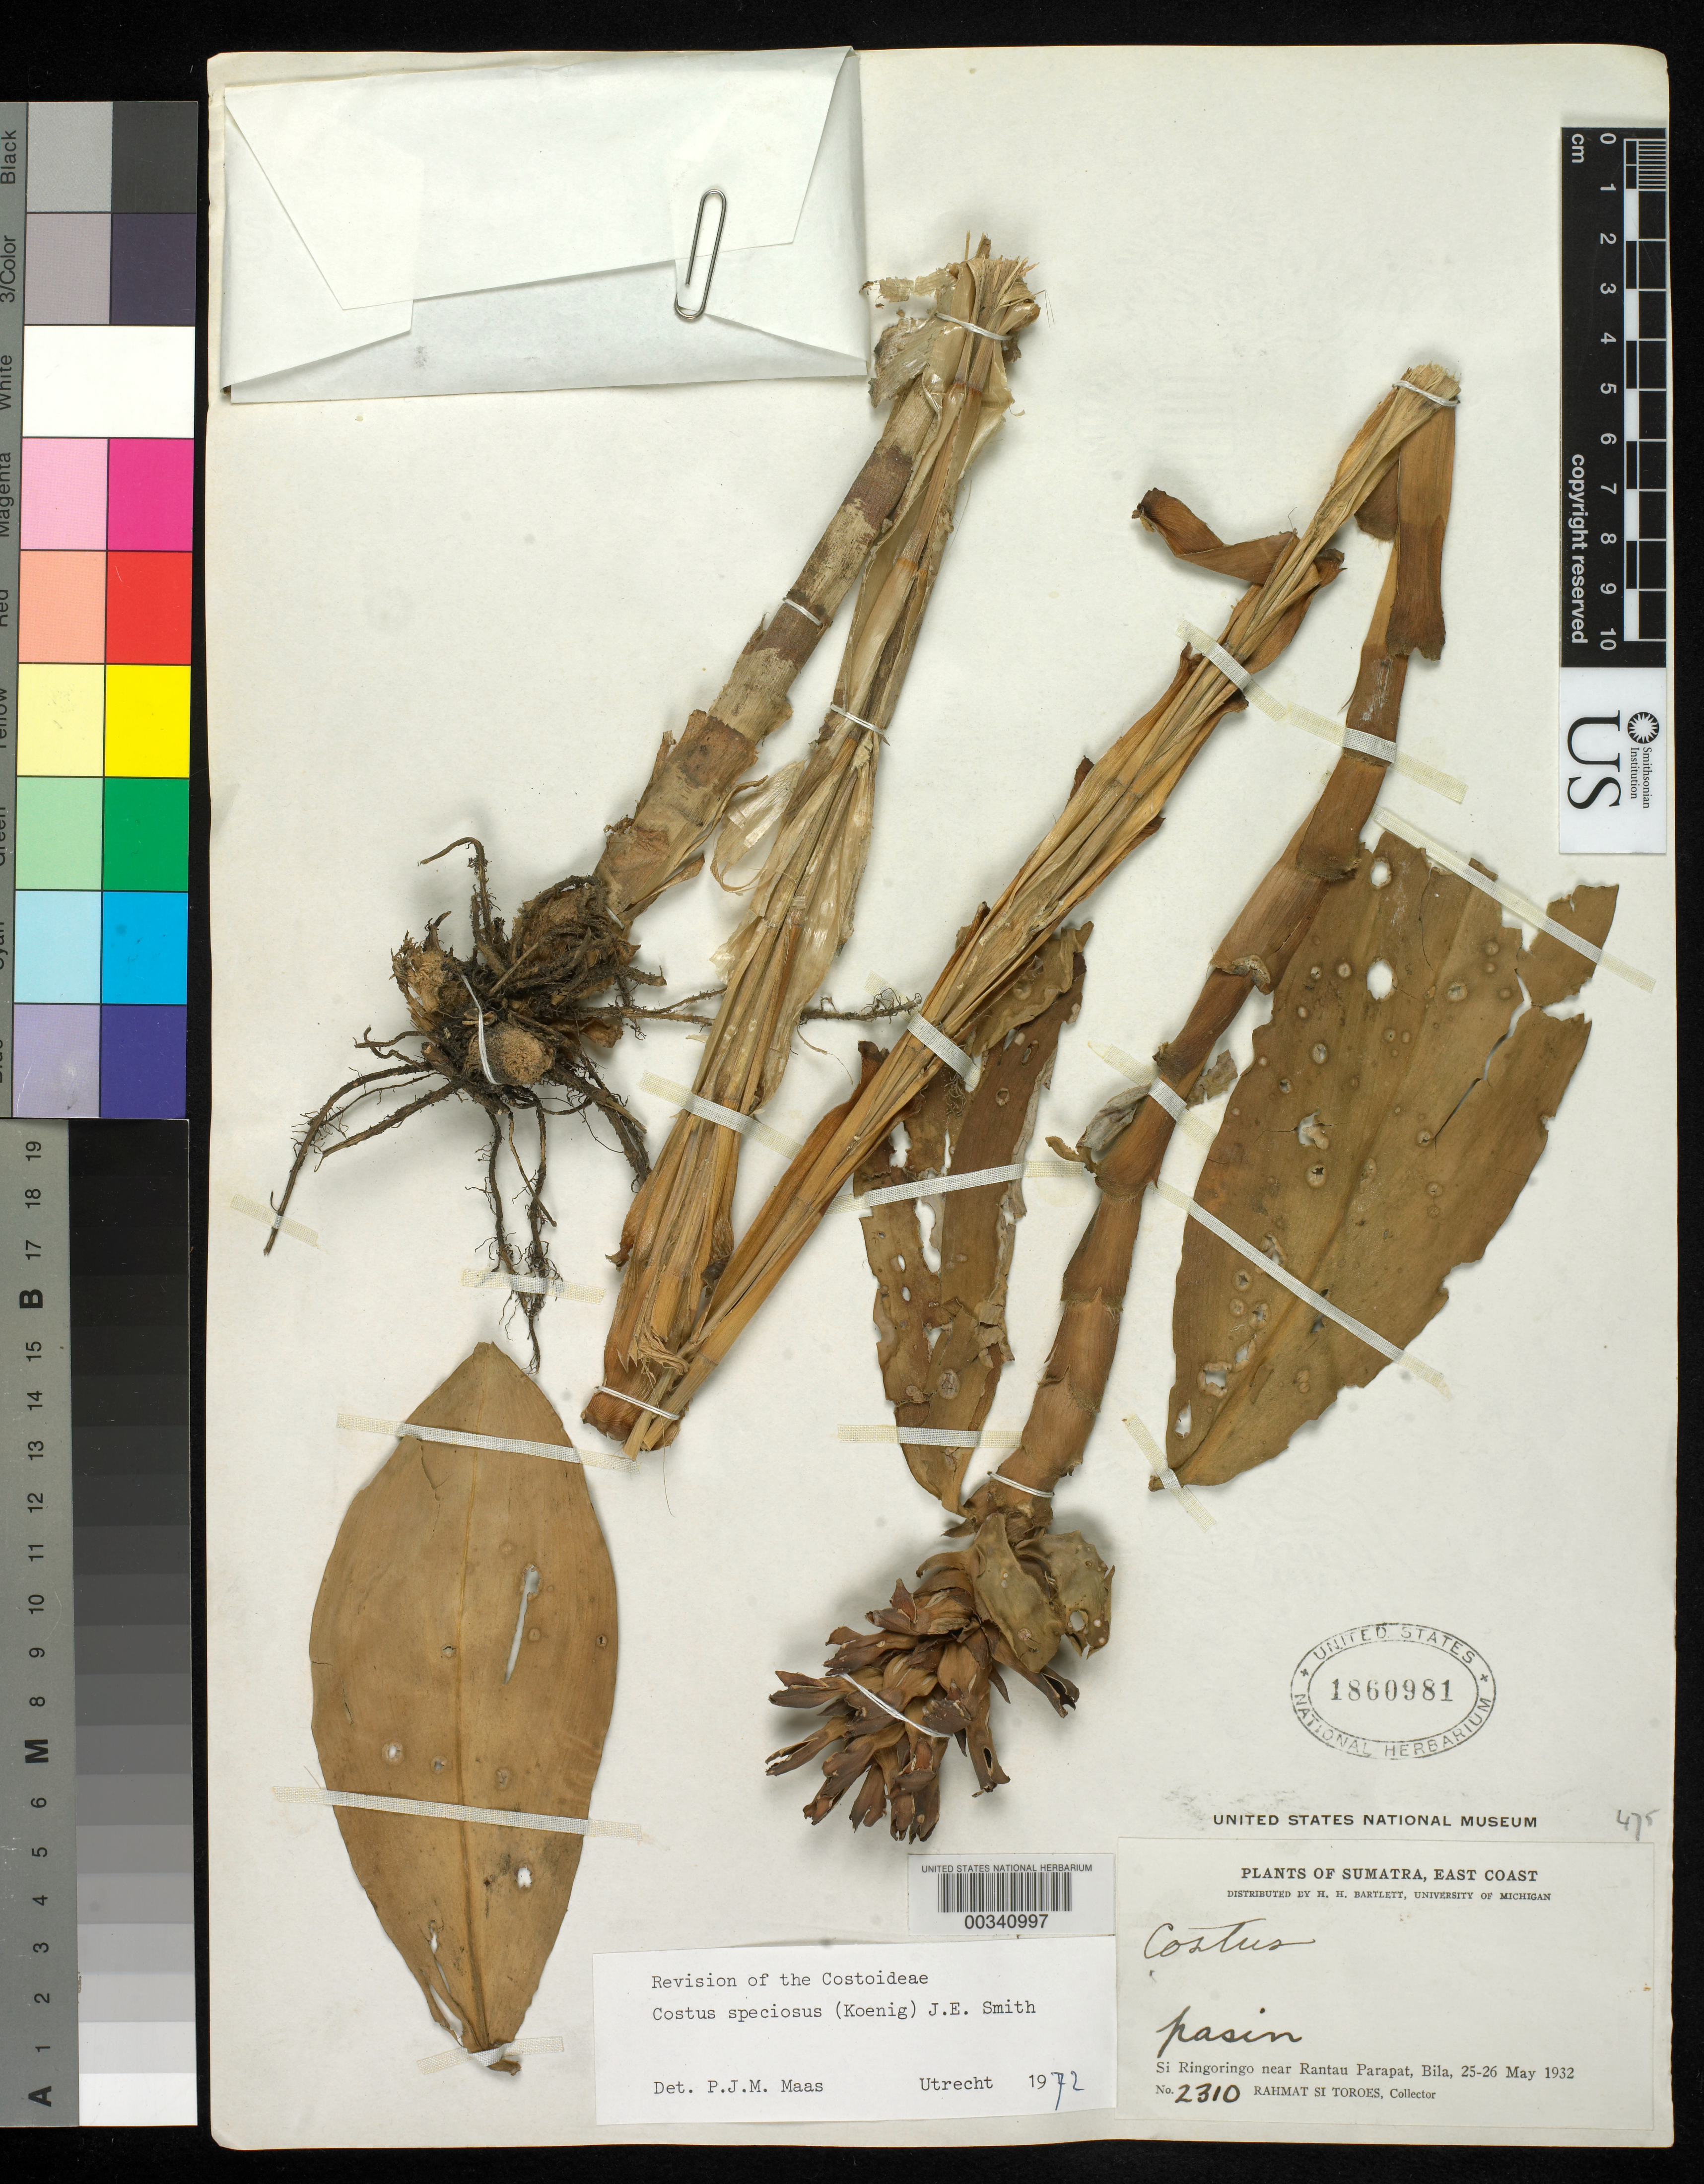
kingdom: Plantae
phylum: Tracheophyta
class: Liliopsida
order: Zingiberales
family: Costaceae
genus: Hellenia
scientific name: Hellenia speciosa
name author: (J. Koenig) S.R. Dutta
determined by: Wagner, W. L., (BOT), Smithsonian Institution - National Museum of Natural History (UNITED STATES)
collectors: Rahmat Si Boeea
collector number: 2310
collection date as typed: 25 May 1932 to 26 May 1932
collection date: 1932-05-25/1932-05-26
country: Indonesia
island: Sumatra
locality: East coast, si ringoringo near rantau parapat, bila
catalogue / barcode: US 1860981